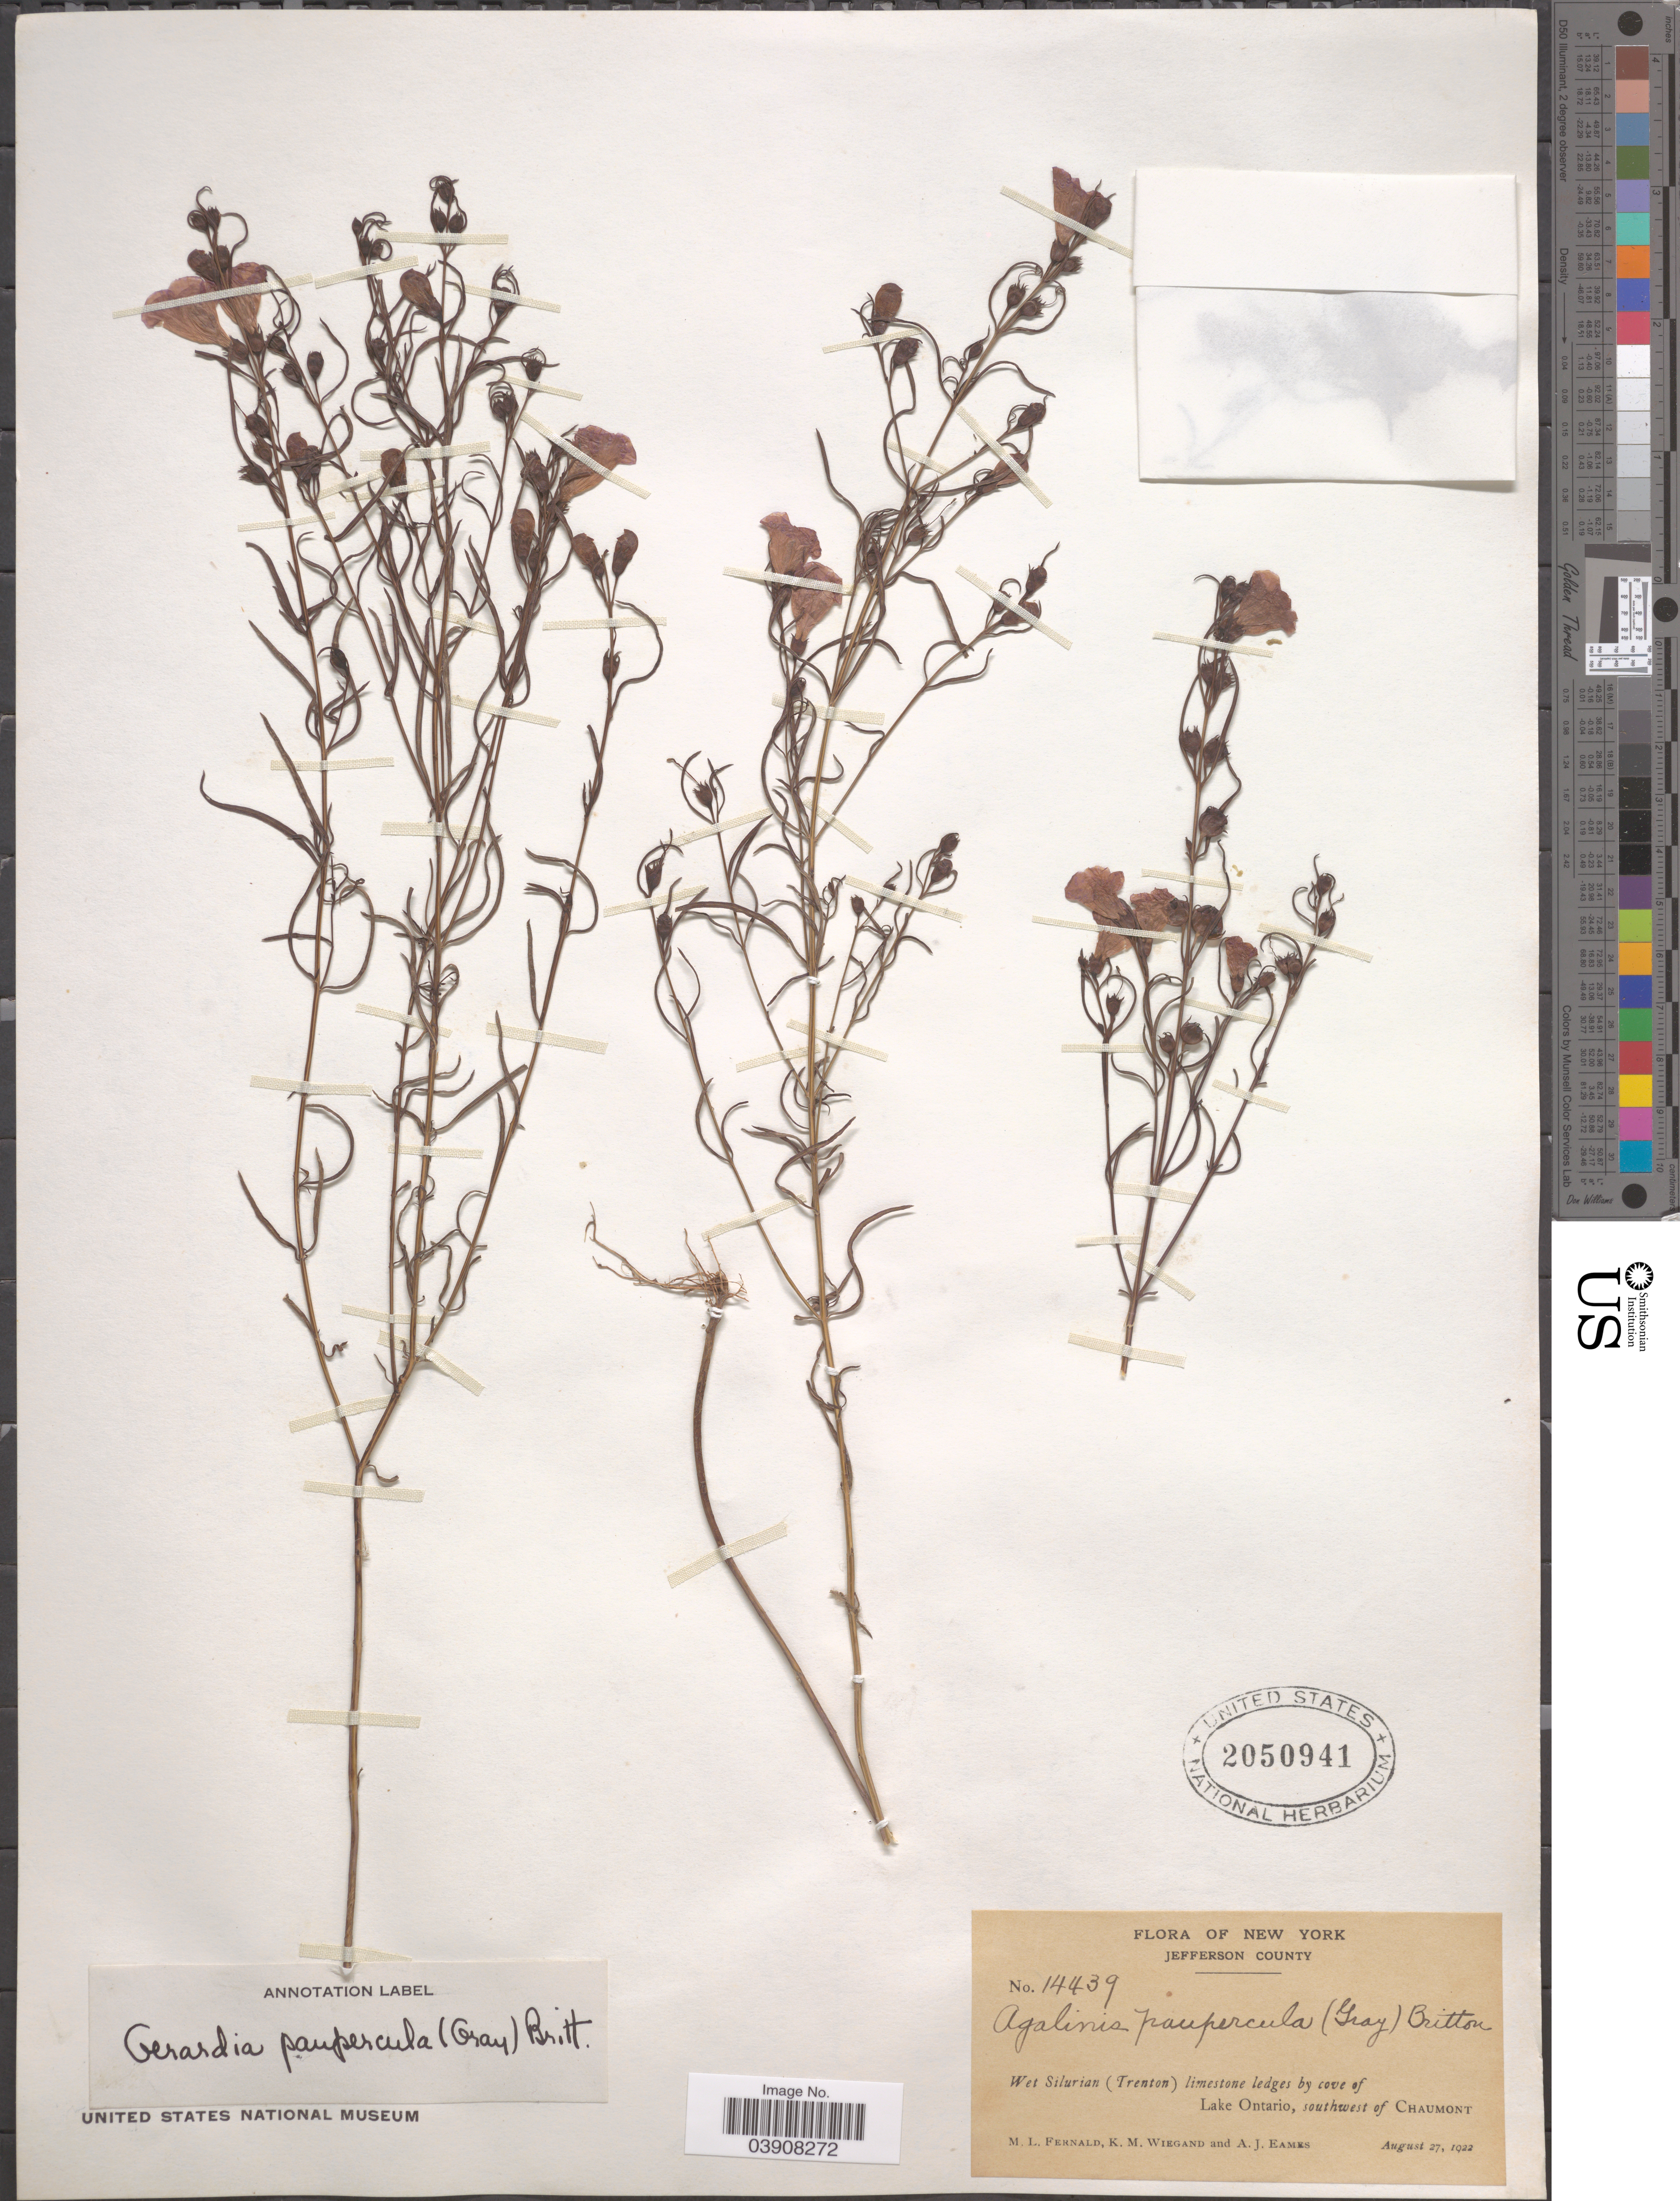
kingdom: Plantae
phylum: Tracheophyta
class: Magnoliopsida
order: Lamiales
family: Orobanchaceae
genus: Agalinis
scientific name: Agalinis paupercula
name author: (A. Gray) Britton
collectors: M. L. Fernald, K. M. Wiegand & A. J. Eames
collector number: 14439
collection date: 1922-08-27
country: United States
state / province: New York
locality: Jefferson County. Wet Silurian (Trenton) limestone ledges by cove of Lake Ontario, southwest of Chaumont.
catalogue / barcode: US 2050941